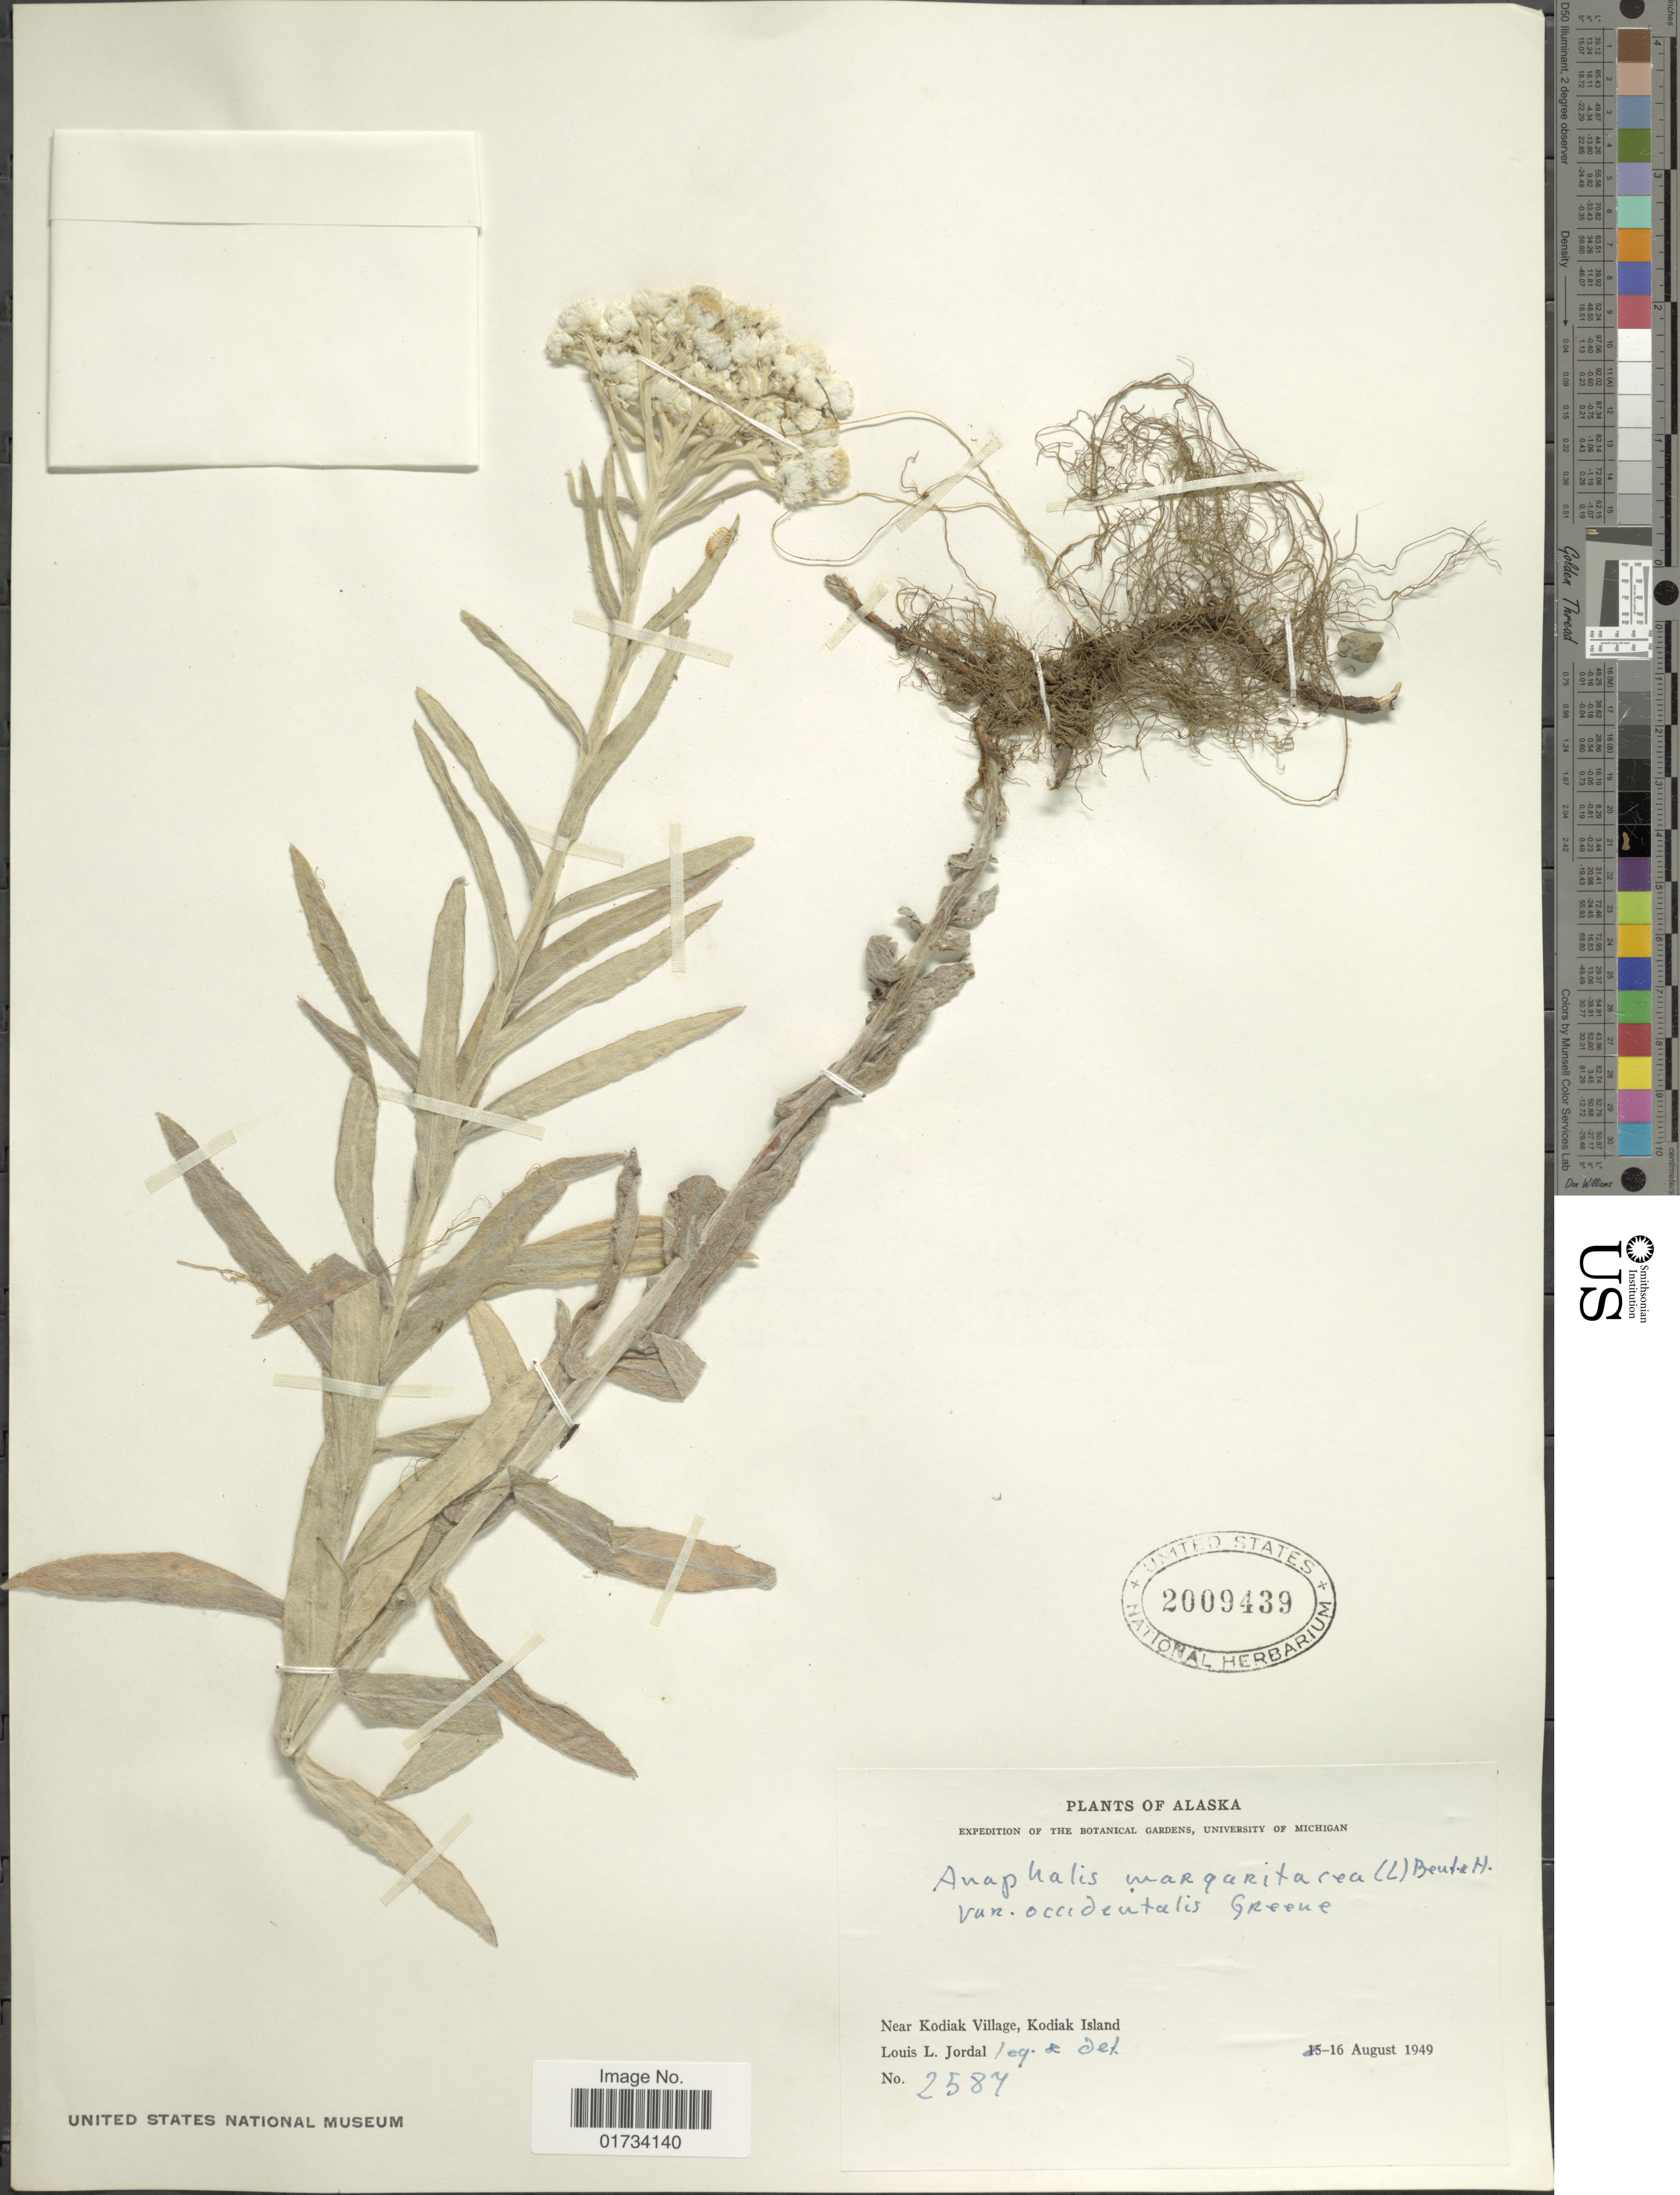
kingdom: Plantae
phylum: Tracheophyta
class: Magnoliopsida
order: Asterales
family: Asteraceae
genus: Anaphalis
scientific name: Anaphalis margaritacea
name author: (L.) Benth. & Hook. f.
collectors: L. Jordal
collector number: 2587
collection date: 1949-08-16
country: United States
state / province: Alaska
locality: Near Kodiak Village, Kodiak Island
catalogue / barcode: US 2009439